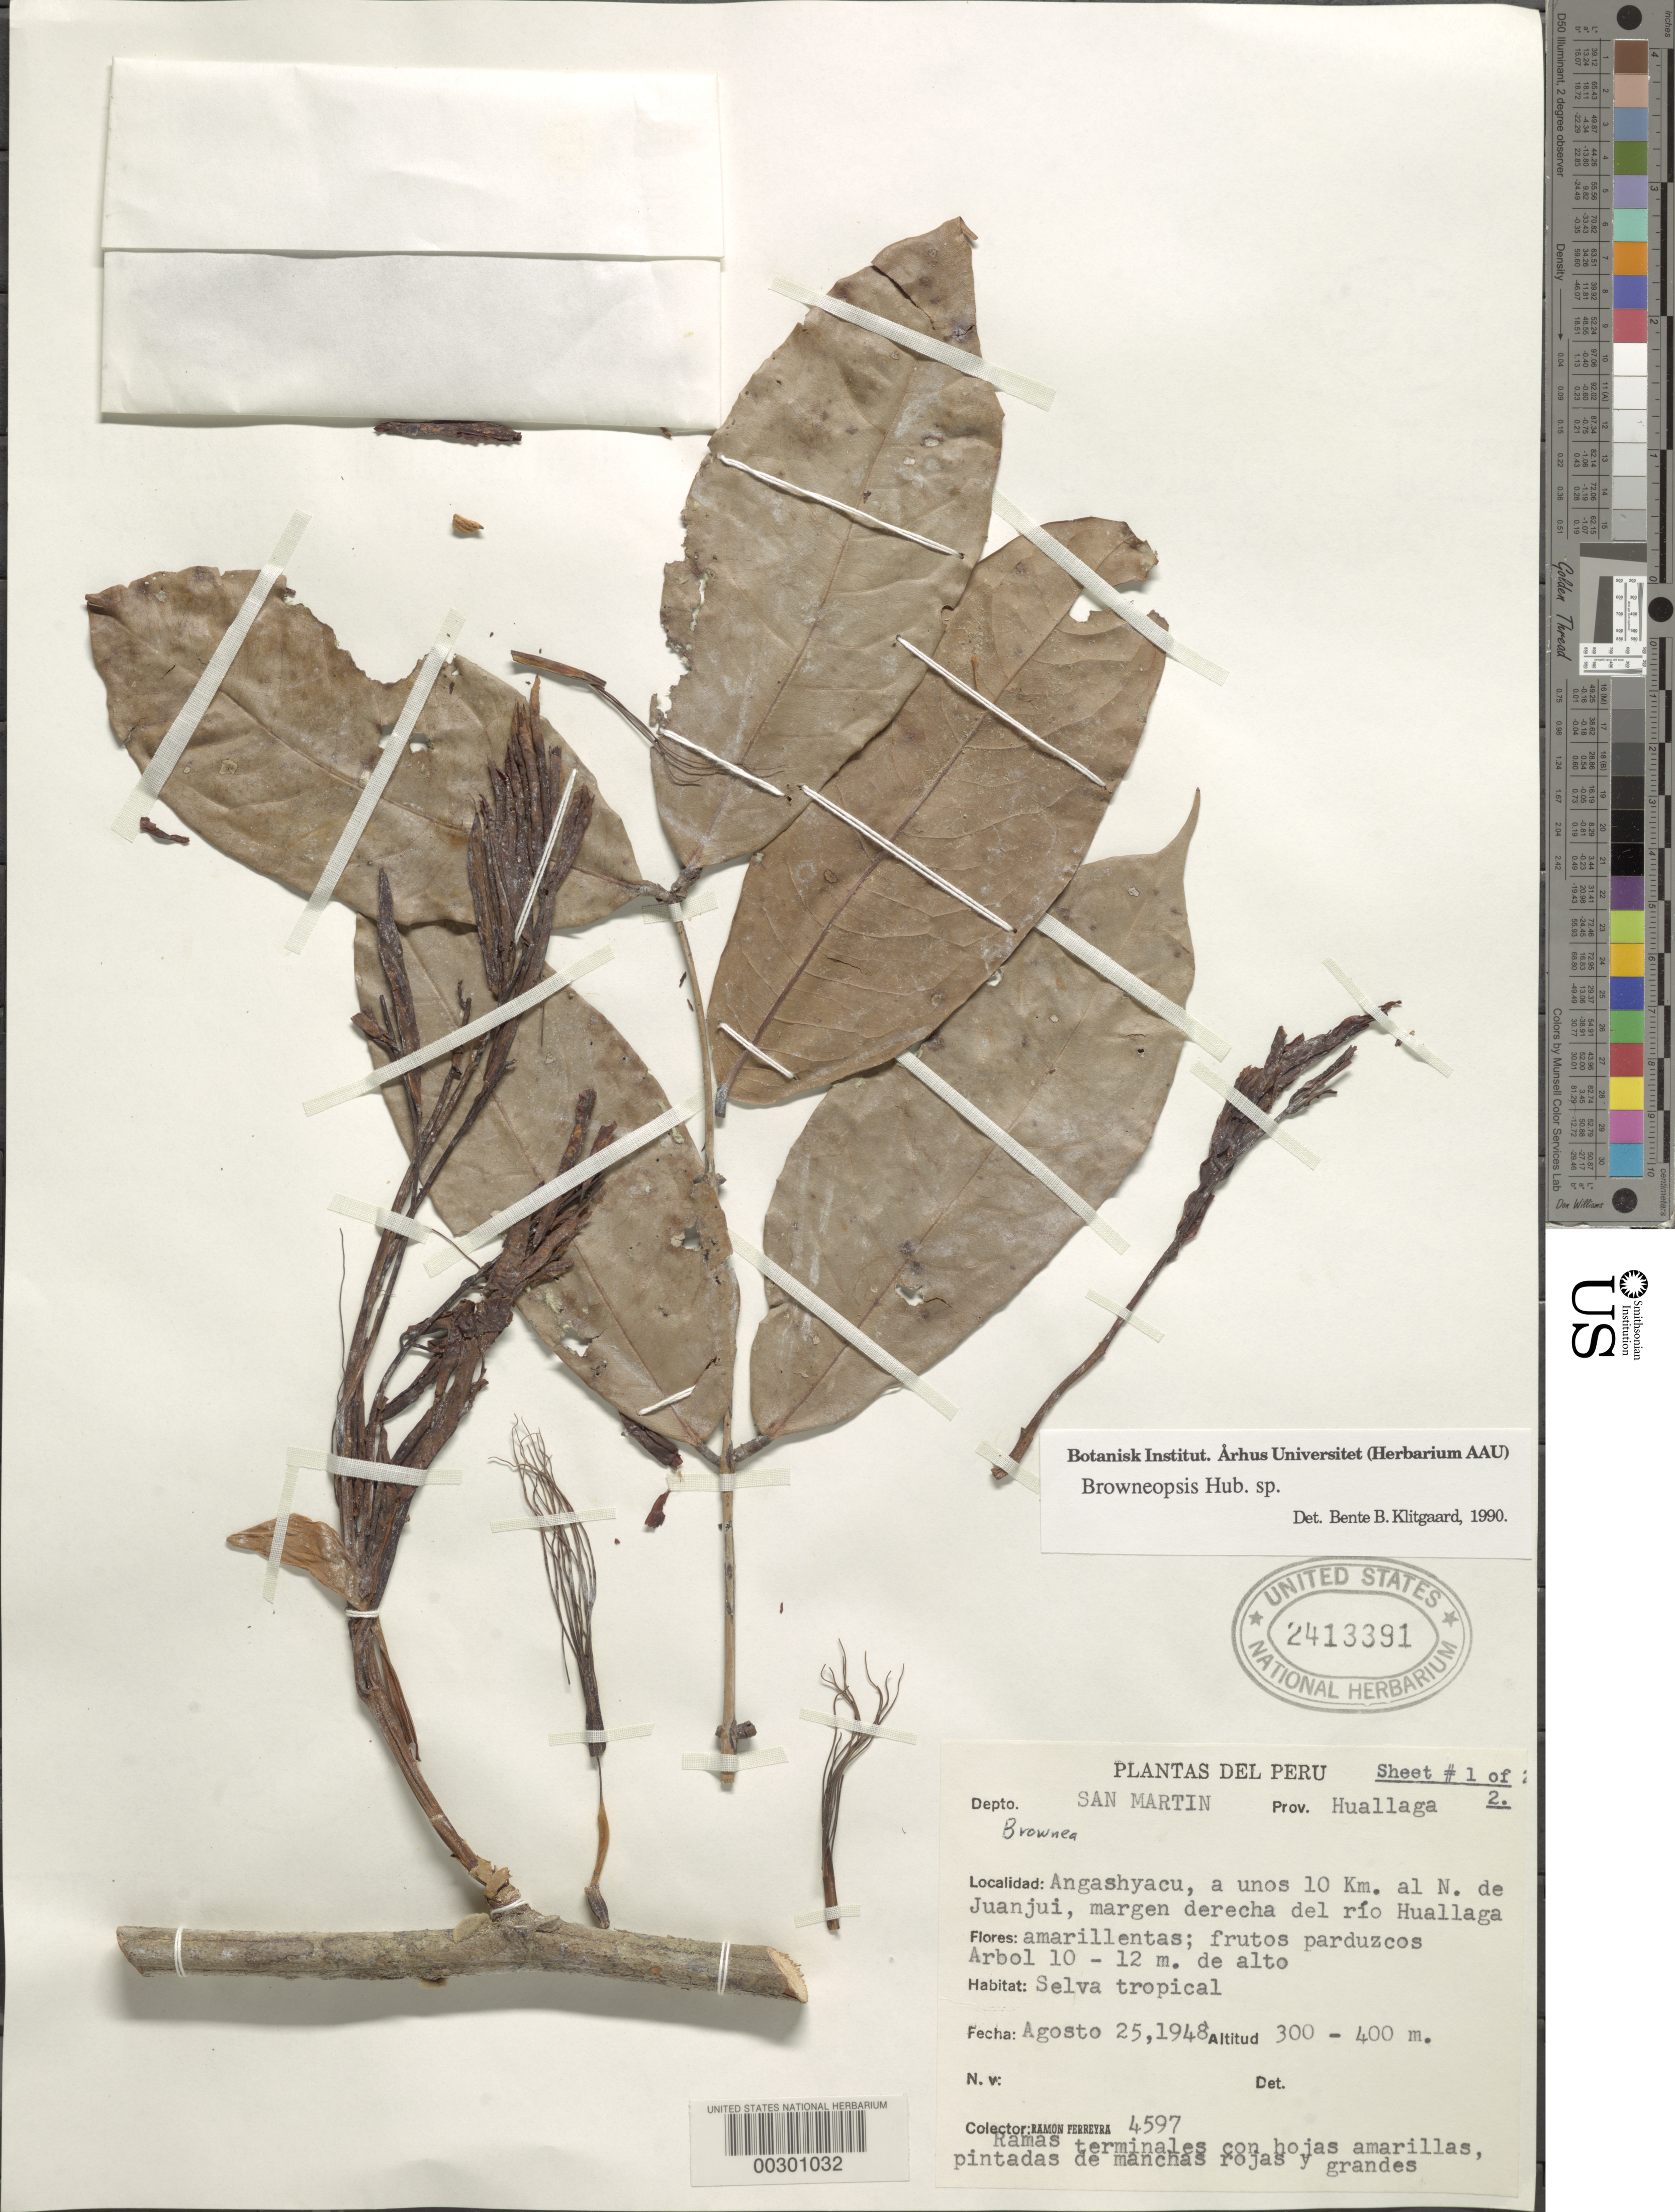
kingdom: Plantae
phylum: Tracheophyta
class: Magnoliopsida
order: Fabales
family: Fabaceae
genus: Browneopsis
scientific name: Browneopsis sp.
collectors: R. A. Ferreyra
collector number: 4597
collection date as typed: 25 Aug 1948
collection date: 1948-08-25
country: Peru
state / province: San Martín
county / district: Huallaga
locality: Angashyacu, 10 km n of juanjui, right bank of the rio huallaga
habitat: Tropical forest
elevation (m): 300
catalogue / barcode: US 2413391